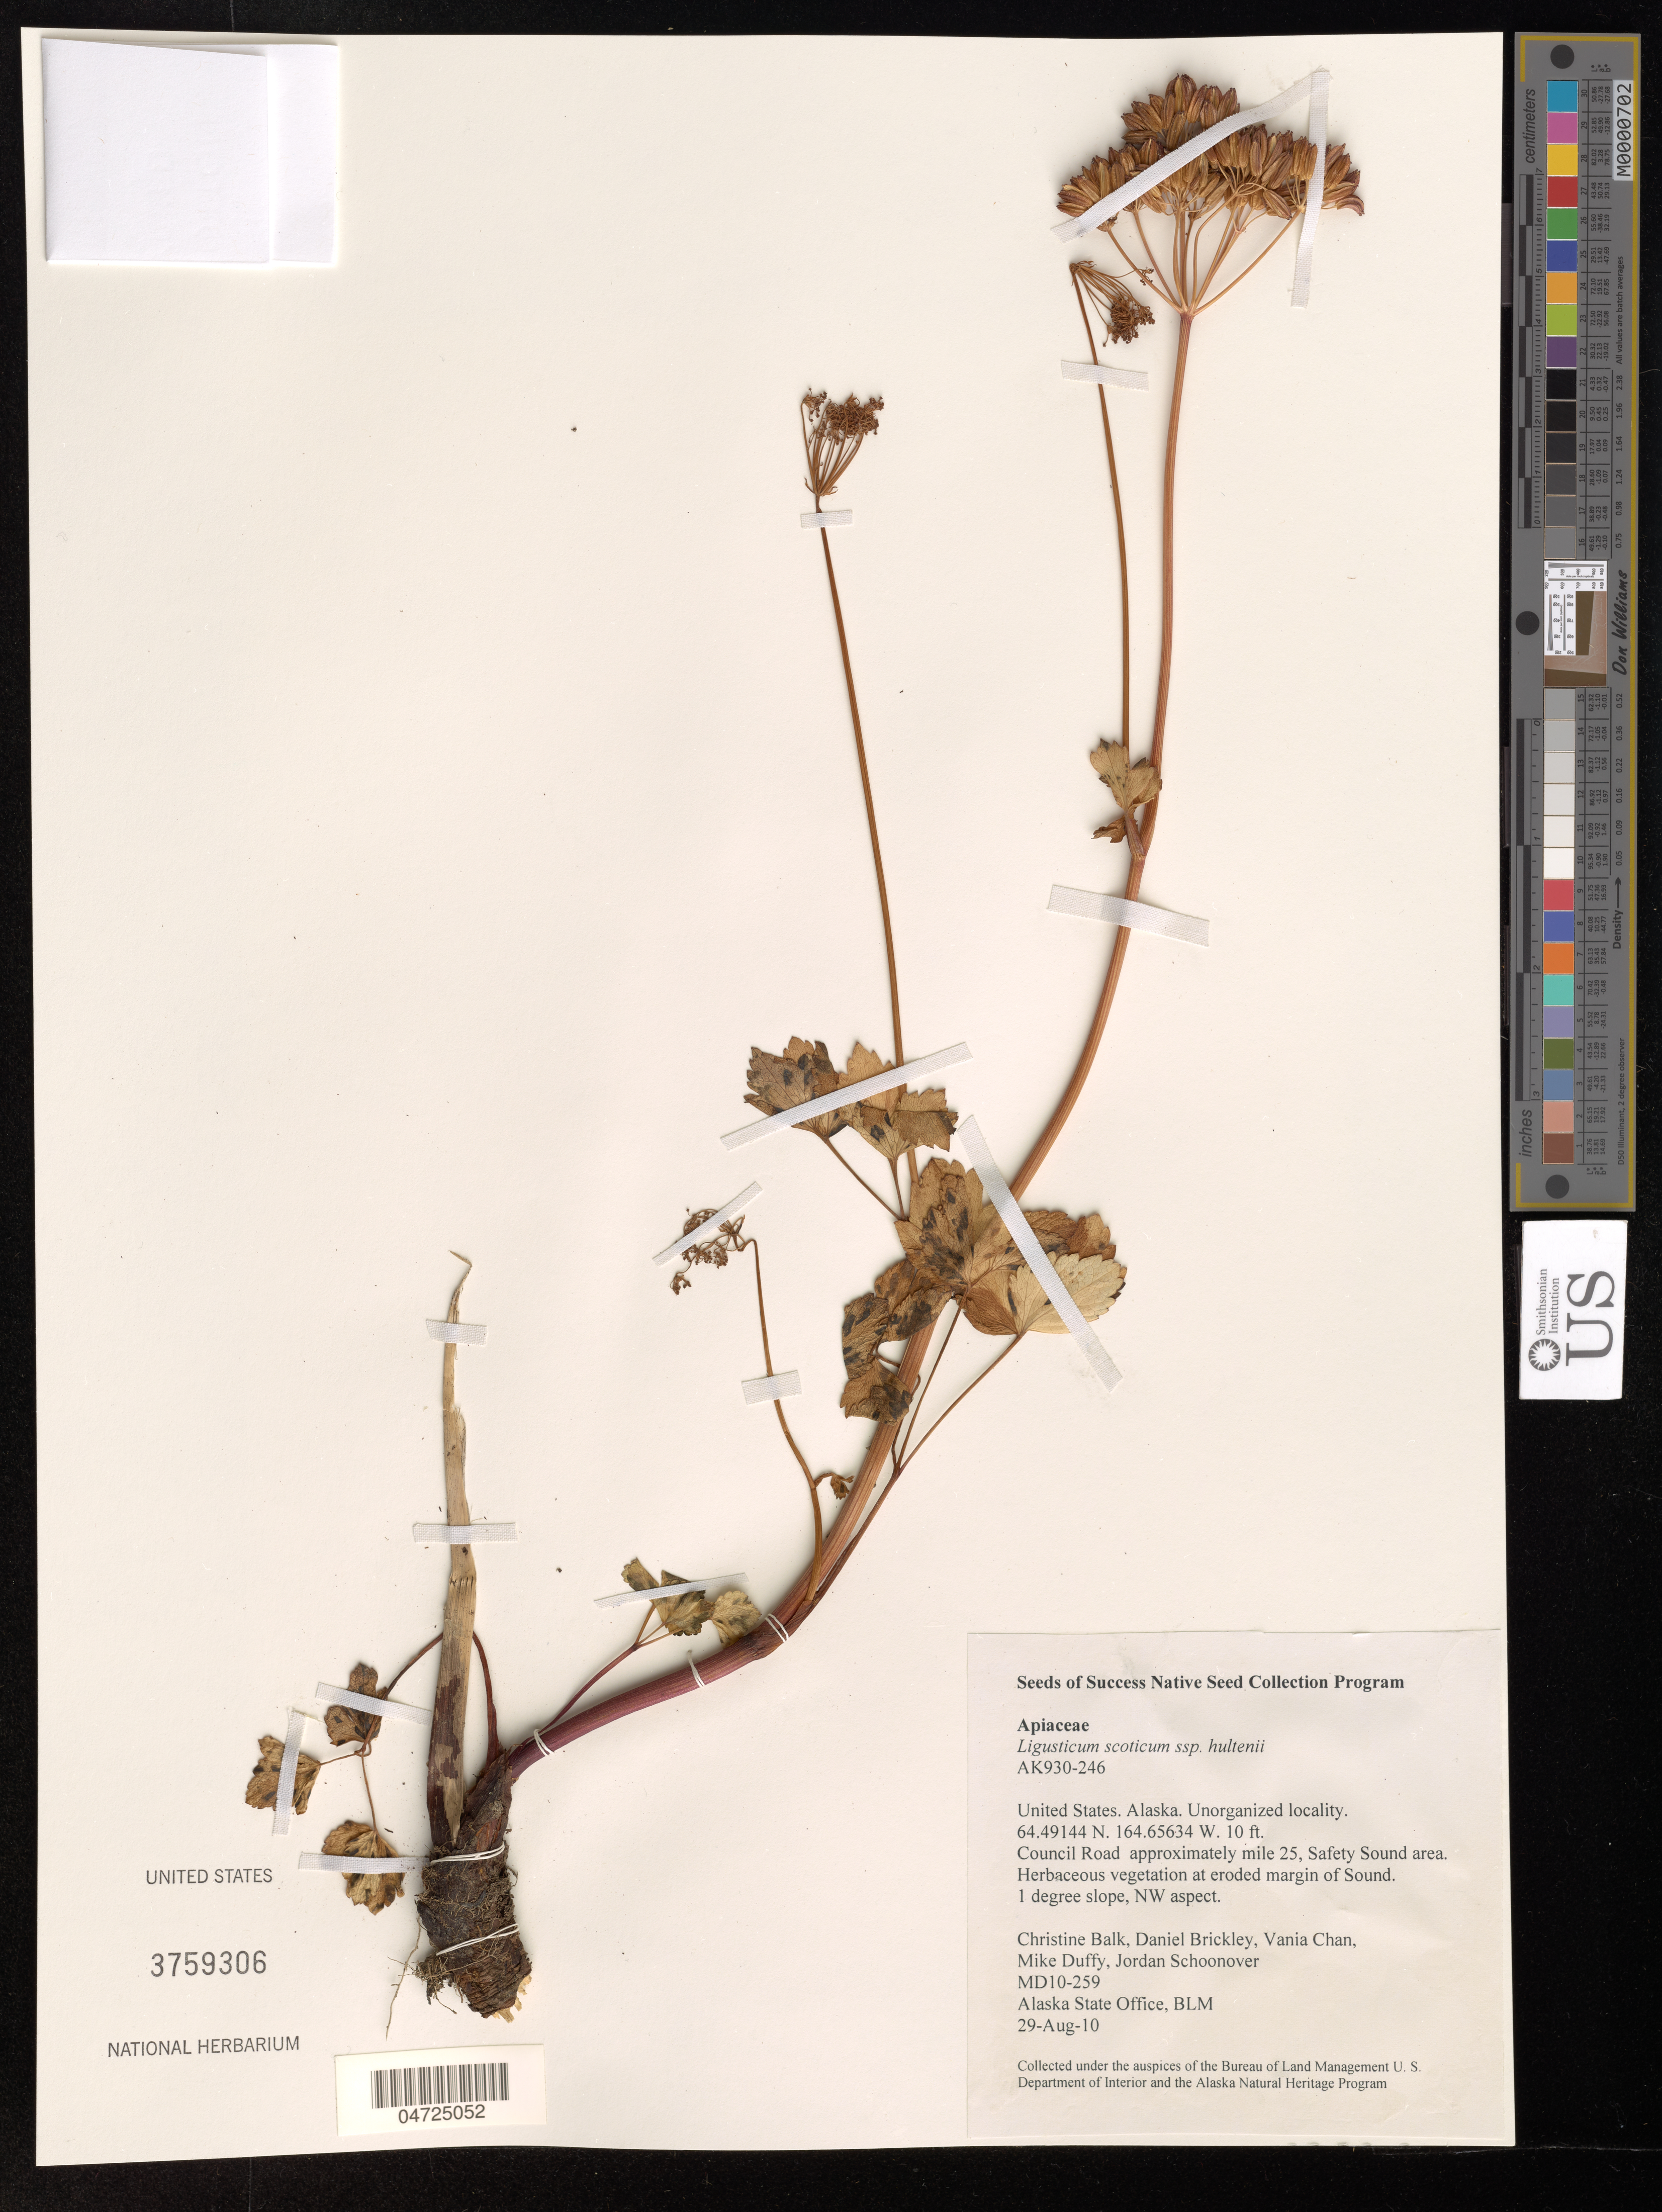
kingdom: Plantae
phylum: Tracheophyta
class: Magnoliopsida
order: Apiales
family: Apiaceae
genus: Ligusticum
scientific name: Ligusticum scoticum subsp. hultenii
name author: (Fernald) Calder & Roy L. Taylor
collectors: C. Balk, D. Brickley, V. Chan & M. Duffy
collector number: MD10-259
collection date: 2010-08-29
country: United States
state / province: Alaska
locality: Council Road approximately mile 25, Safety Sound area. NW aspect.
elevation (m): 3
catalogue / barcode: US 3759306